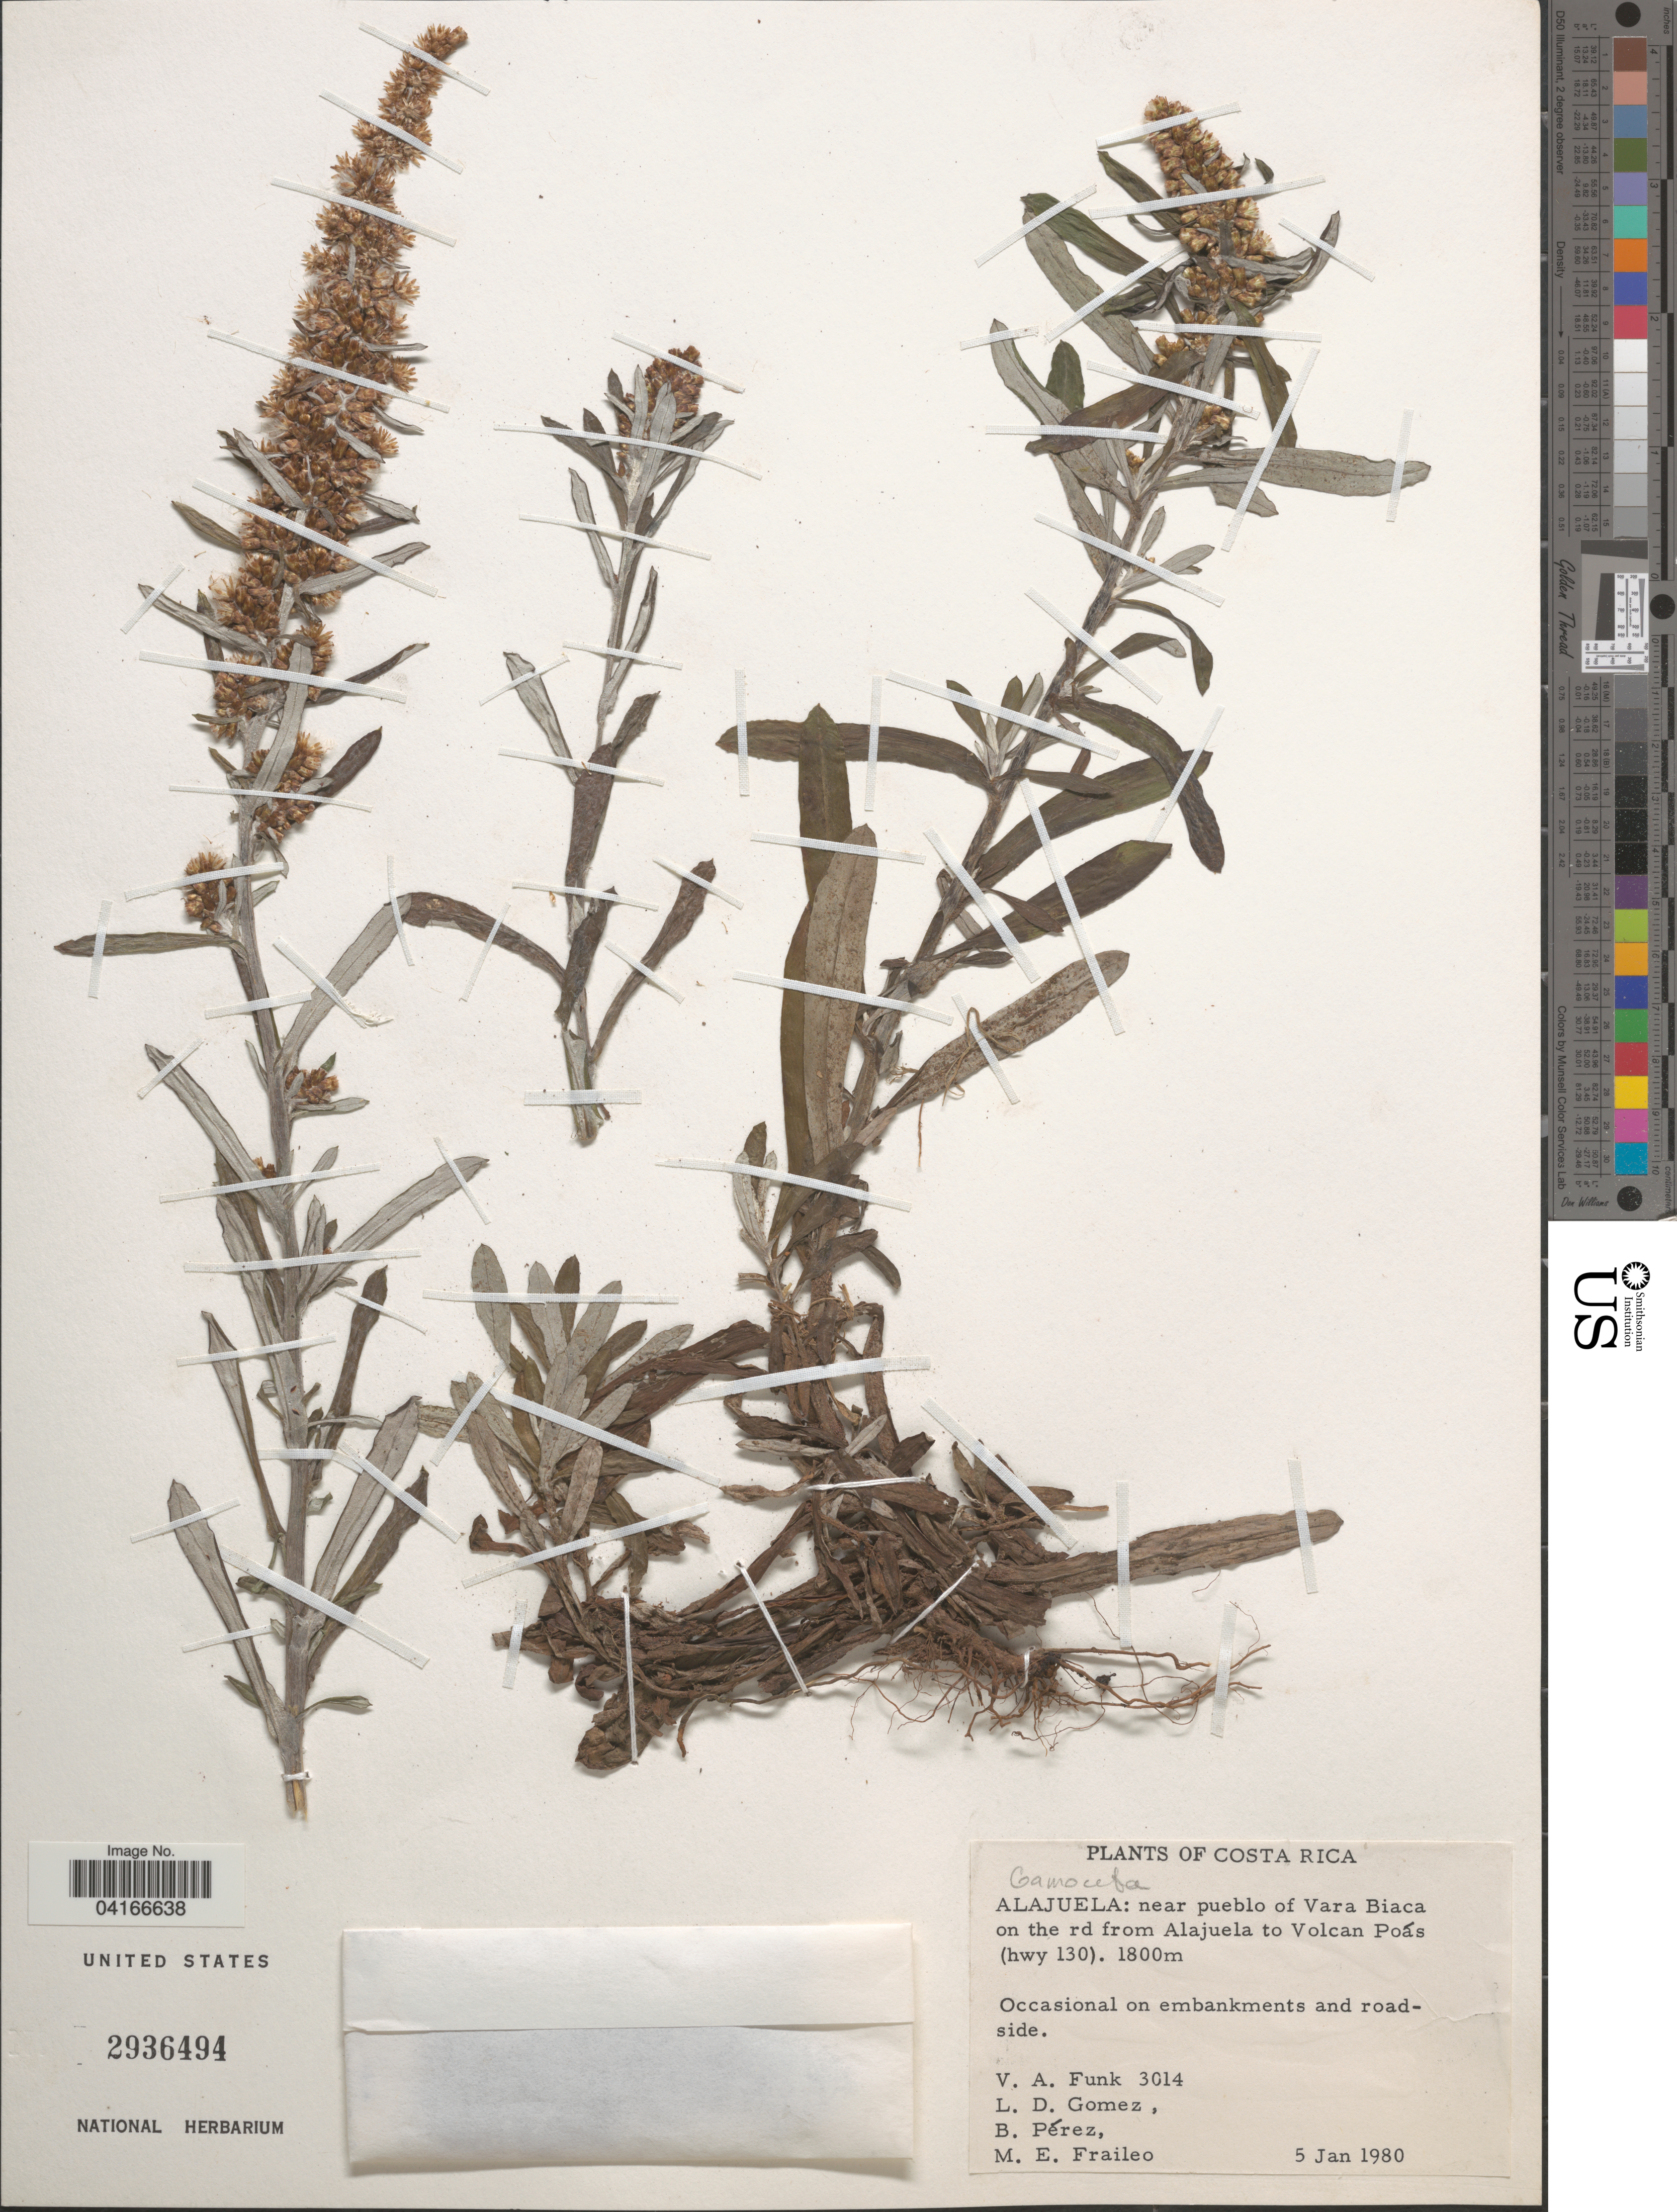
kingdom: Plantae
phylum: Tracheophyta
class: Magnoliopsida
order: Asterales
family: Asteraceae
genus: Gnaphalium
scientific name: Gnaphalium sp.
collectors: V. Funk, L. D. Gómez, B. Pérez & M. Fraileo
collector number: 3034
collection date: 1980-06-05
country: Costa Rica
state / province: Alajuela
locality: Near pueblo of Vara Biaca on the rd from Alajuela to Volcan Poás (hwy 130).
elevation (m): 1800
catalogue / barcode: US 2936494